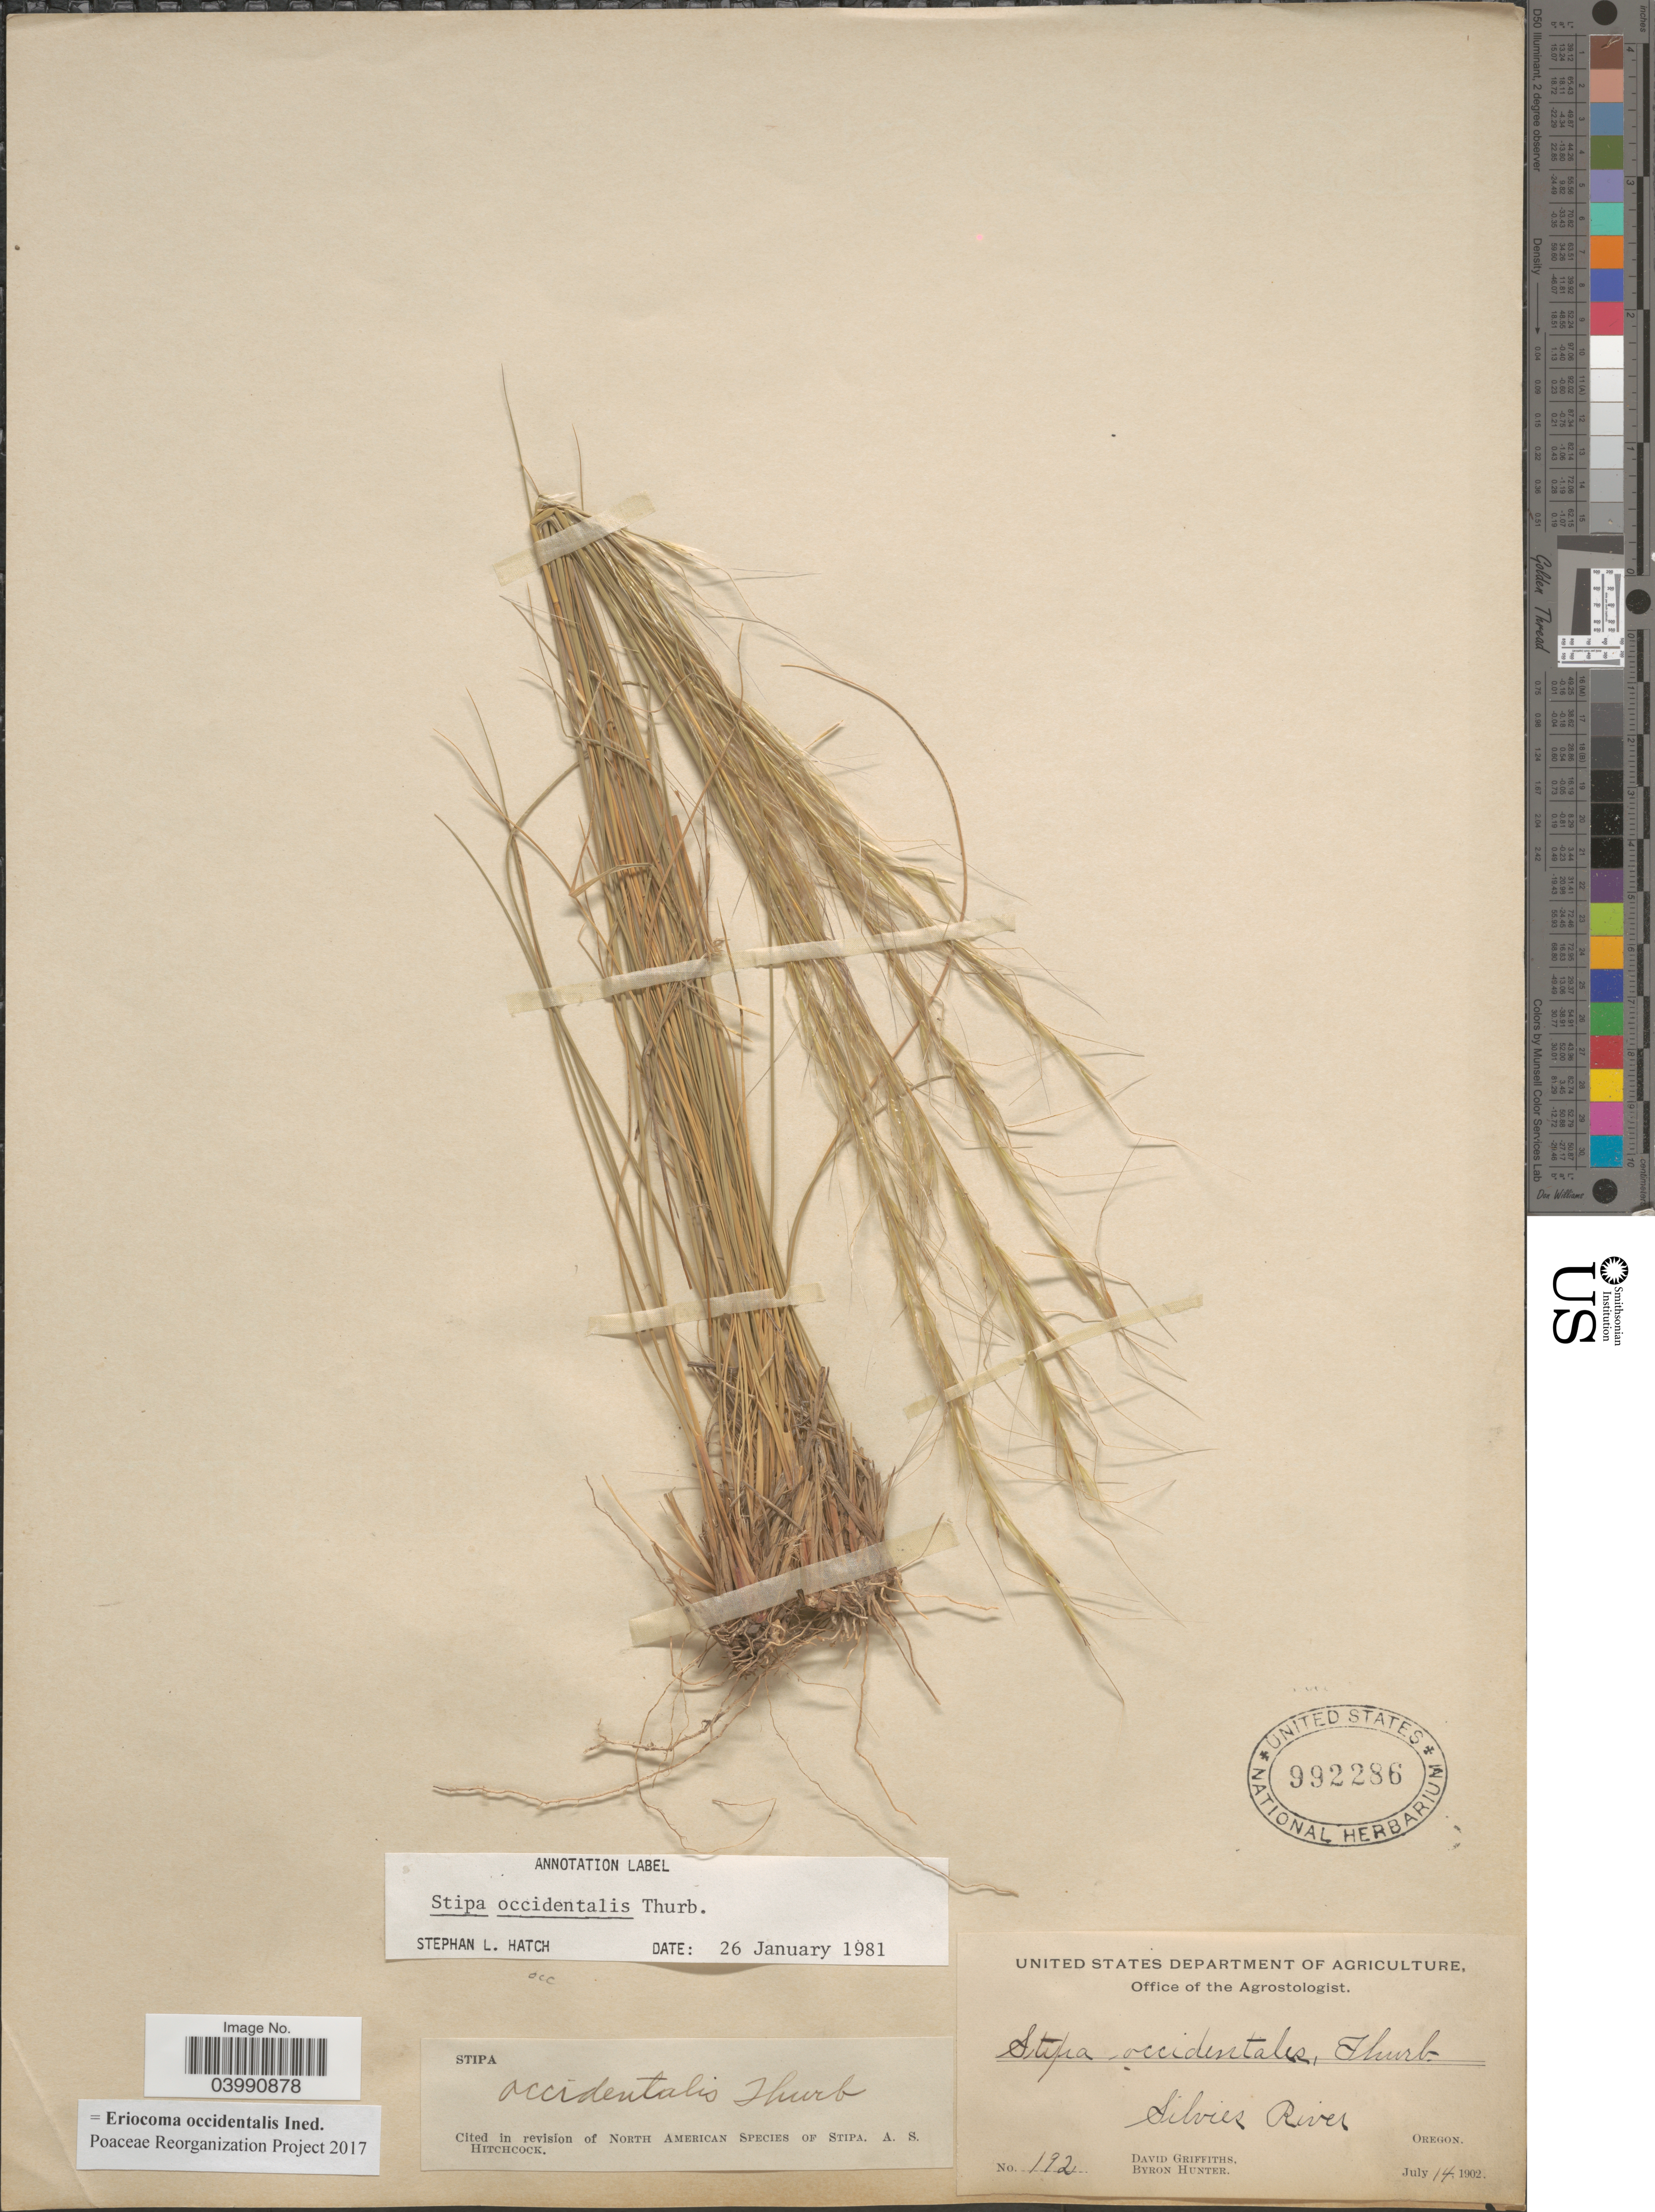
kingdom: Plantae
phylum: Tracheophyta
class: Liliopsida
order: Poales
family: Poaceae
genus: Eriocoma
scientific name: Eriocoma occidentalis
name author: (Thurb. ex S. Watson) Romasch.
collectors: D. Griffiths & B. Hunter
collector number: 192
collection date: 1902-07-14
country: United States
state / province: Oregon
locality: Silvies River.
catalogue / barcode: US 992286